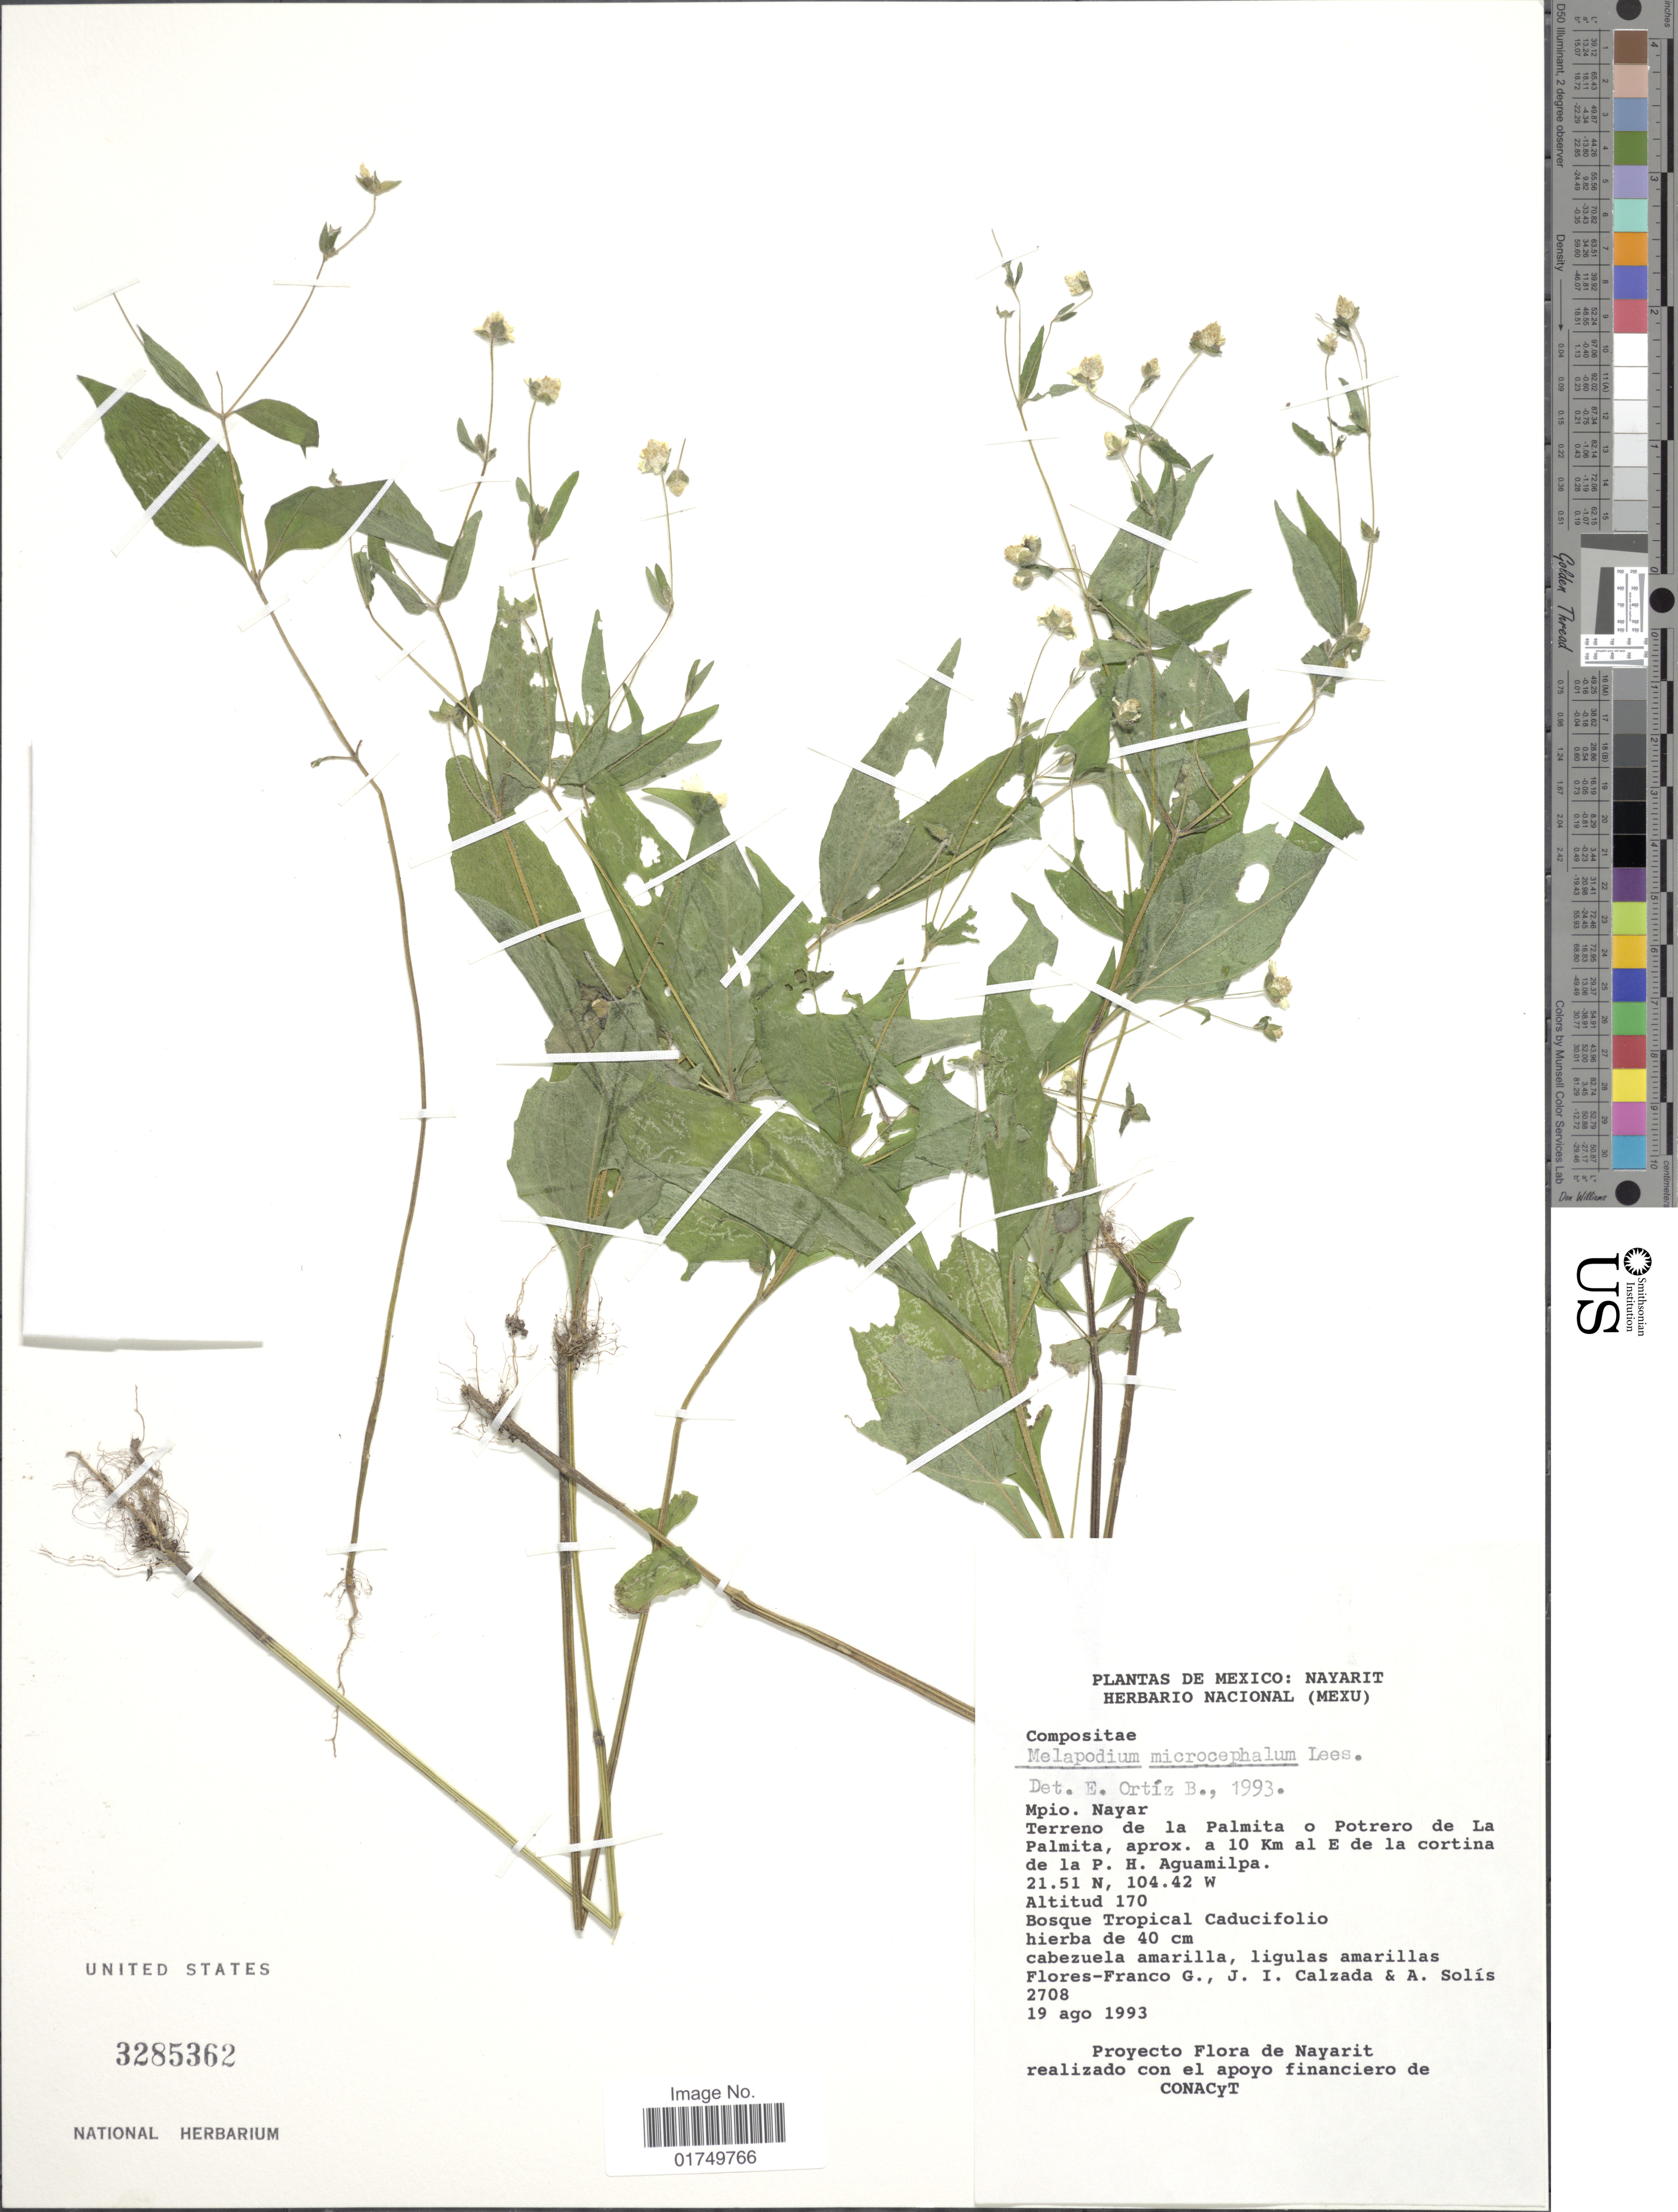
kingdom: Plantae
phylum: Tracheophyta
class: Magnoliopsida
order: Asterales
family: Asteraceae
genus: Melampodium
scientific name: Melampodium microcephalum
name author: Less.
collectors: G. Flores F., J. I. Calzada & A. Solis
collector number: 2708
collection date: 1993-08-19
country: Mexico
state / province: Nayarit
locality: Mpio. Nayar. Terreno de la Palmita o Potrero de La Palmita, aprox. a 10 Km al E de la cortina de la P. H. Aguamilpa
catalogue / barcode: US 3285362